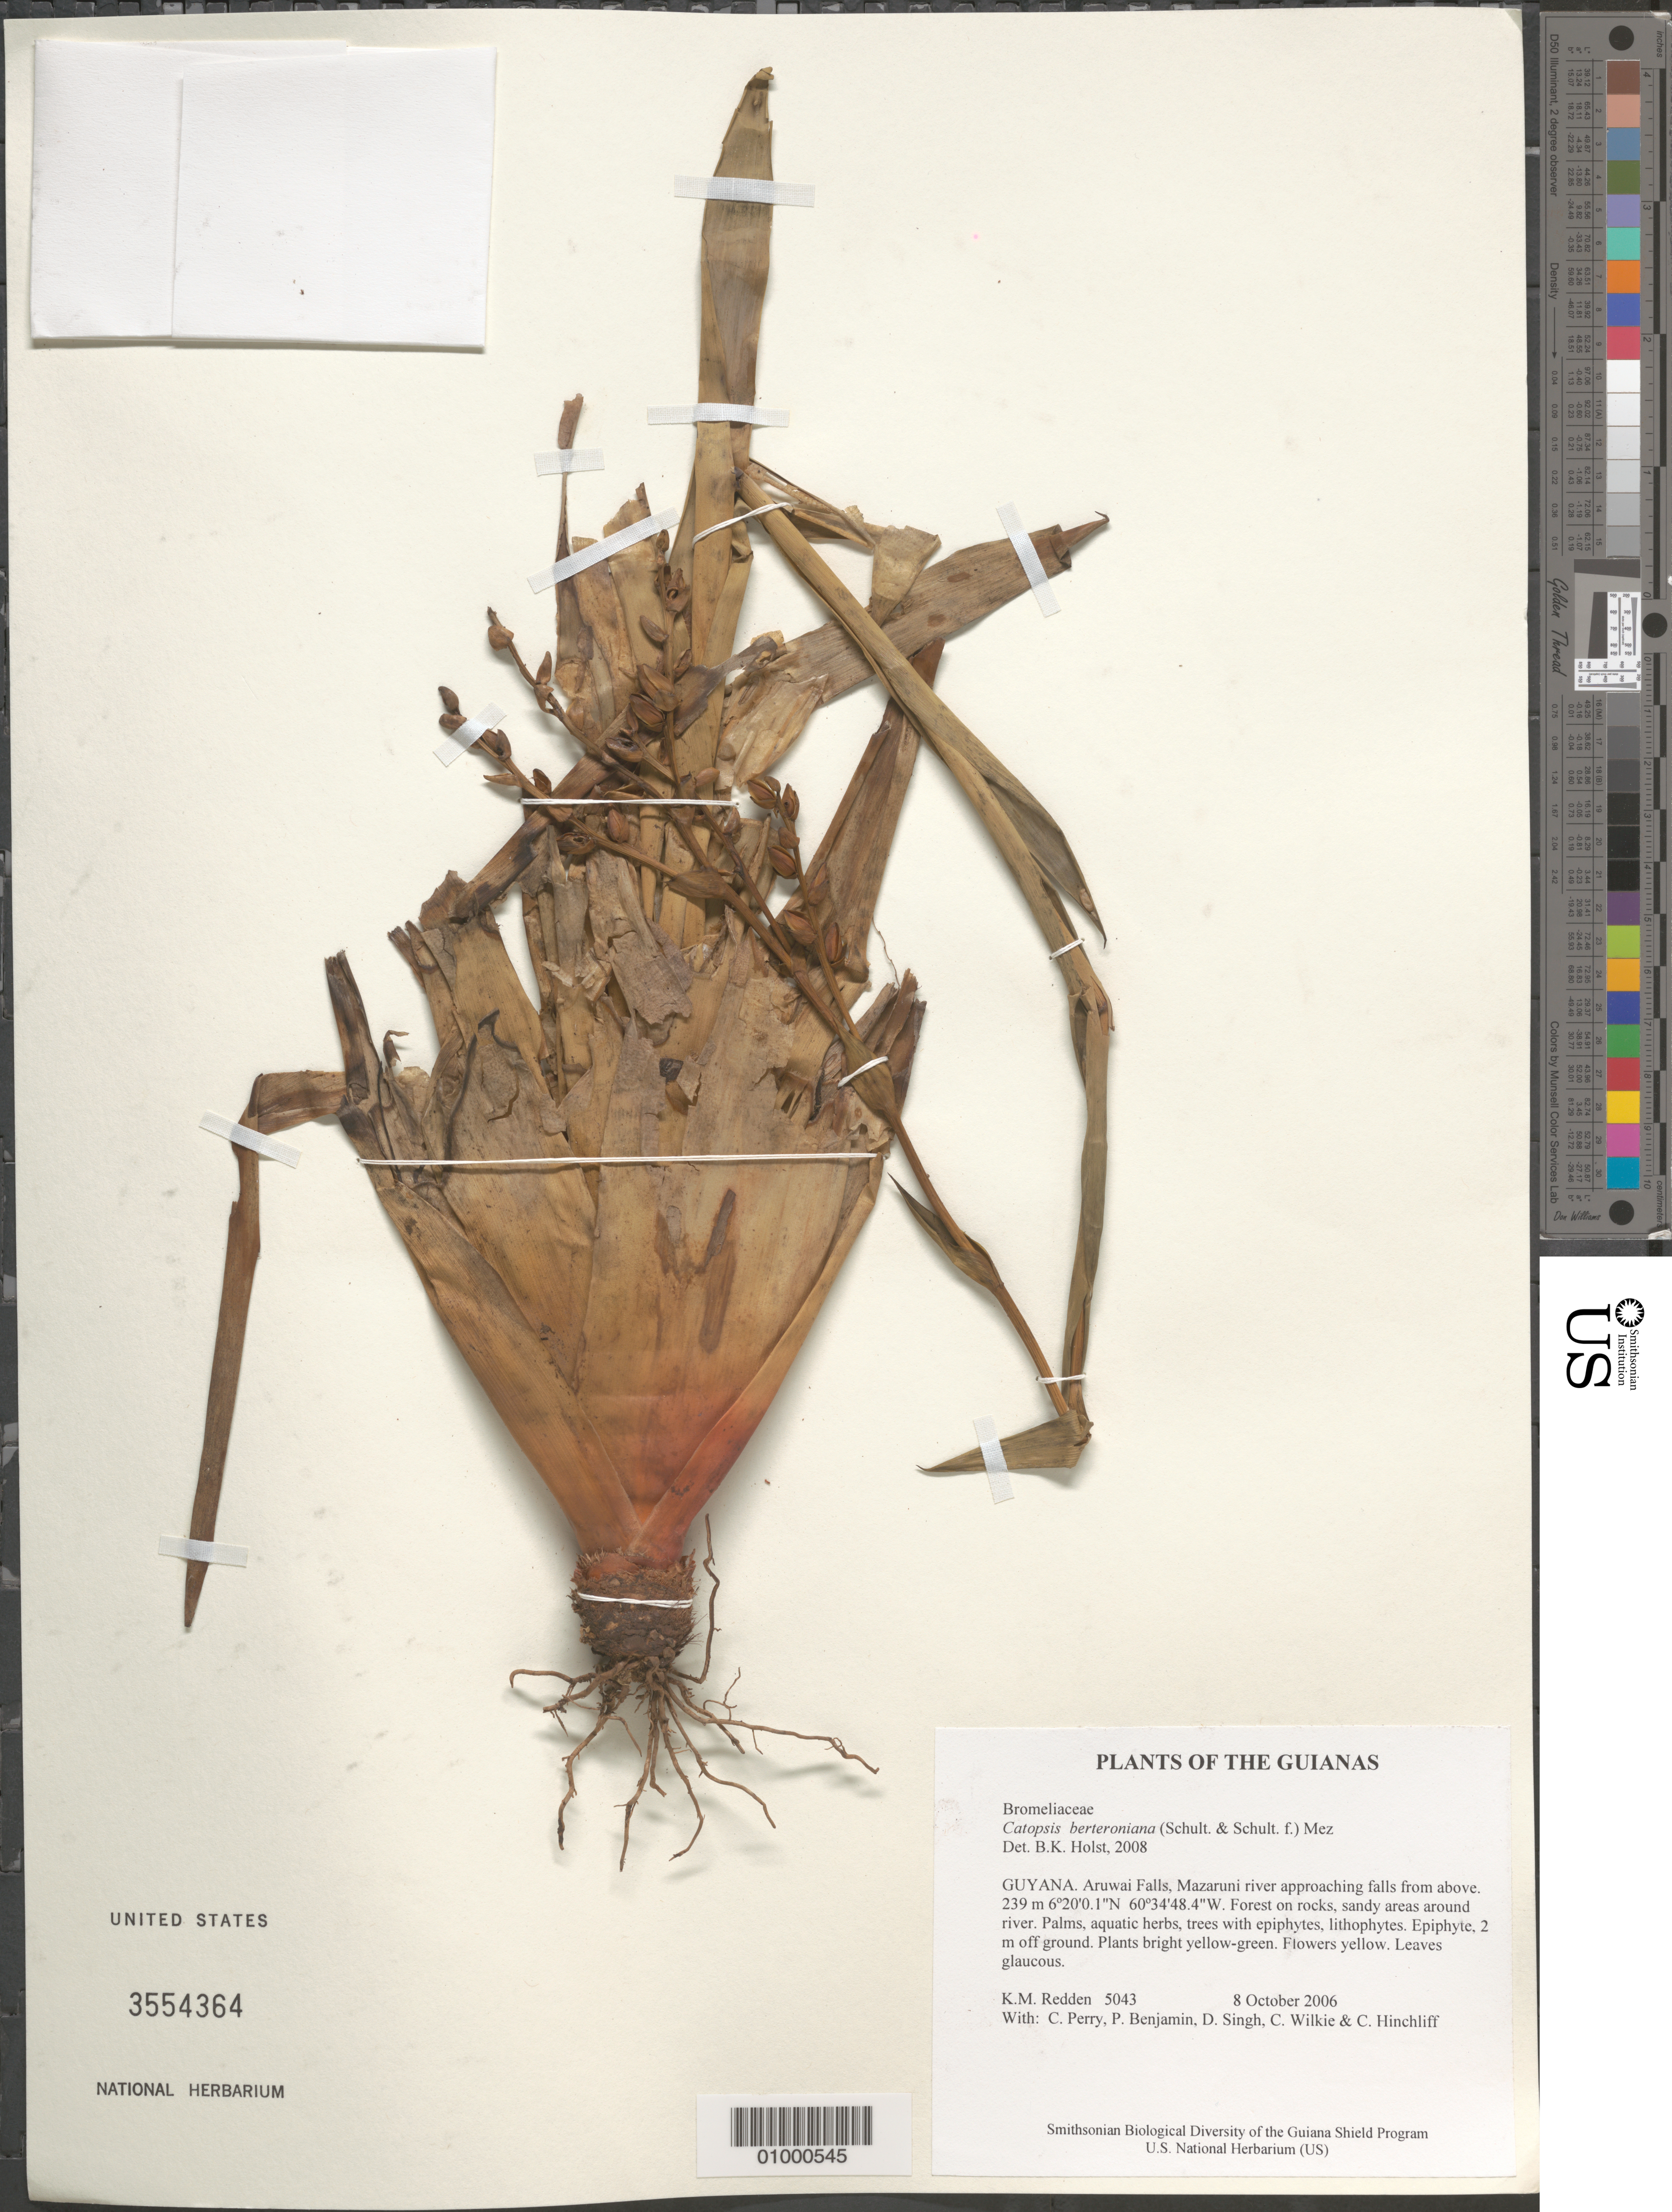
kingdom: Plantae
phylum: Tracheophyta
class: Liliopsida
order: Poales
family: Bromeliaceae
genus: Catopsis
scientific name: Catopsis berteroniana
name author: (Schult. & Schult. f.) Mez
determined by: Holst, Bruce K.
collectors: K. M. Redden, C. Perry, P. Benjamin, D. Singh, C. Wilkie & C. E. Hinchliff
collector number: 5043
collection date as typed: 8 October 2006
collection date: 2006-10-08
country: Guyana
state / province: Cuyuni-Mazaruni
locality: Arawai Falls, Mazaruni river approaching falls from above.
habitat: Forest on rocks, sandy areas around river. Palms, aquatic herbs, trees with epiphytes, lithophytes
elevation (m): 239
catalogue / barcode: US 3554364